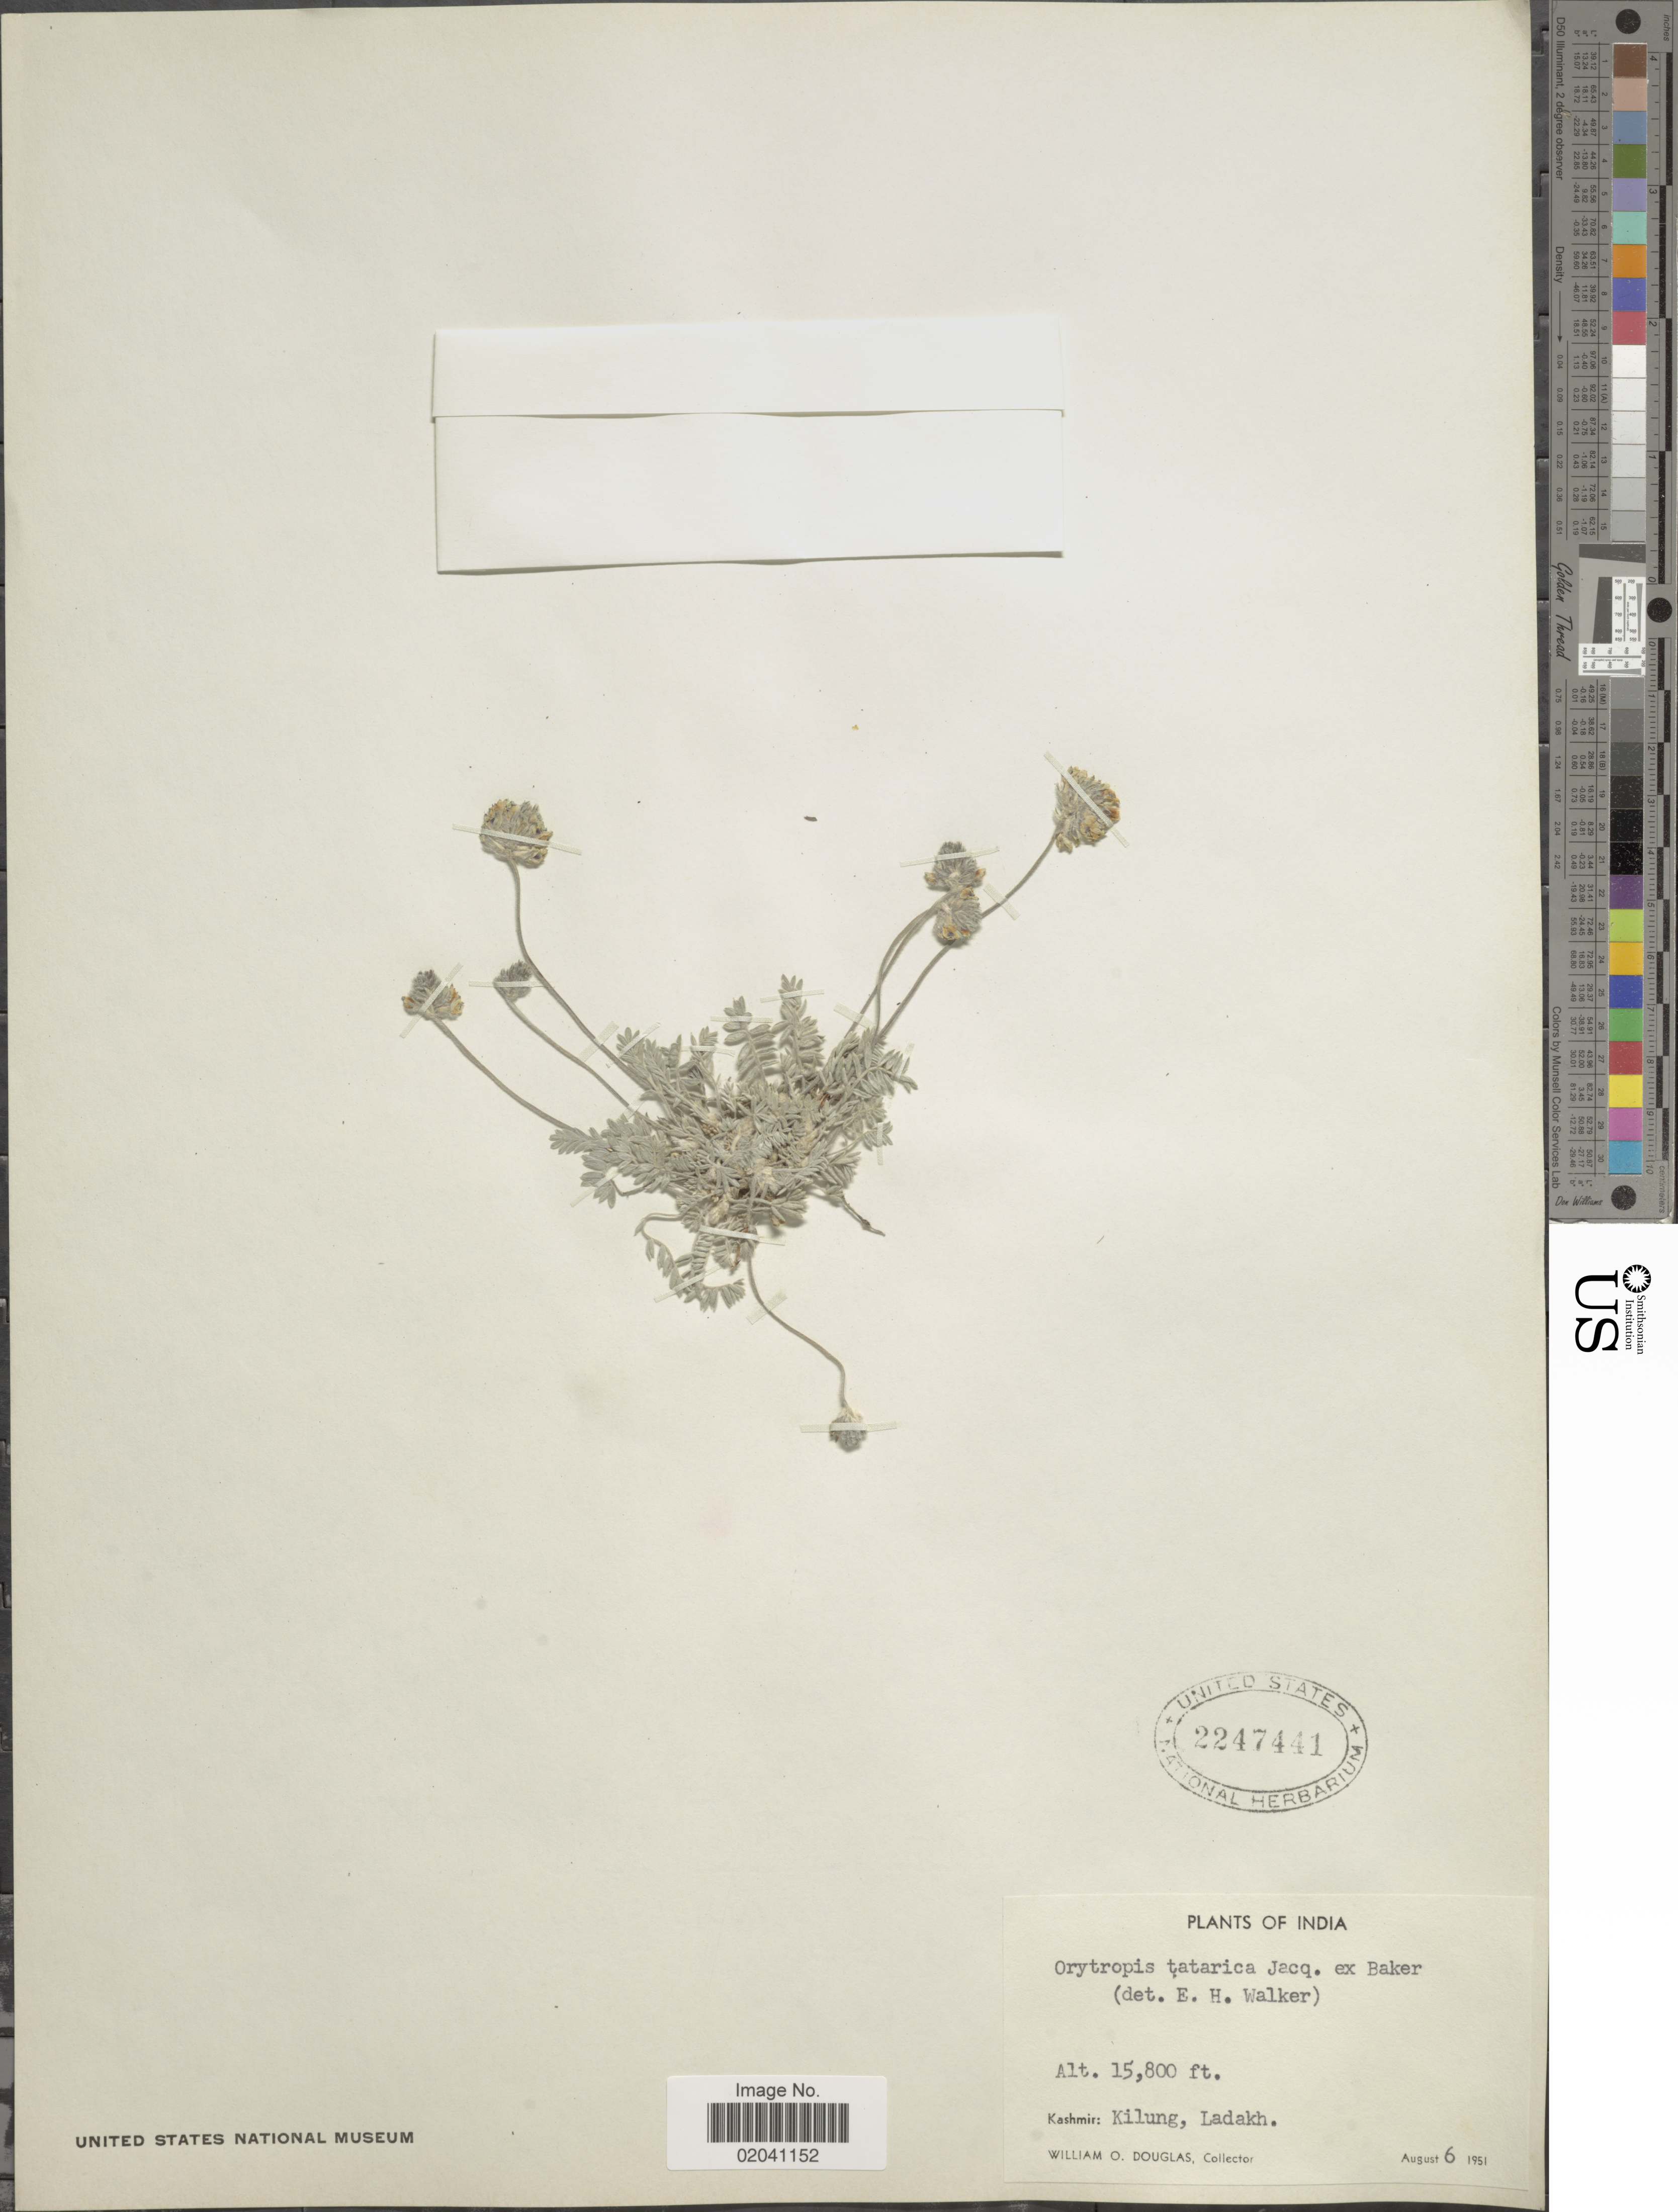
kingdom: Plantae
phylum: Tracheophyta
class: Magnoliopsida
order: Fabales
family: Fabaceae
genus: Oxytropis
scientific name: Oxytropis tatarica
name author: Baker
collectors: W. Douglas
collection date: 1951-08-06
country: India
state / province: Jammu and Kashmir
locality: Kashmir: Kilung, Ladakh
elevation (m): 4816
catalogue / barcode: US 2247441